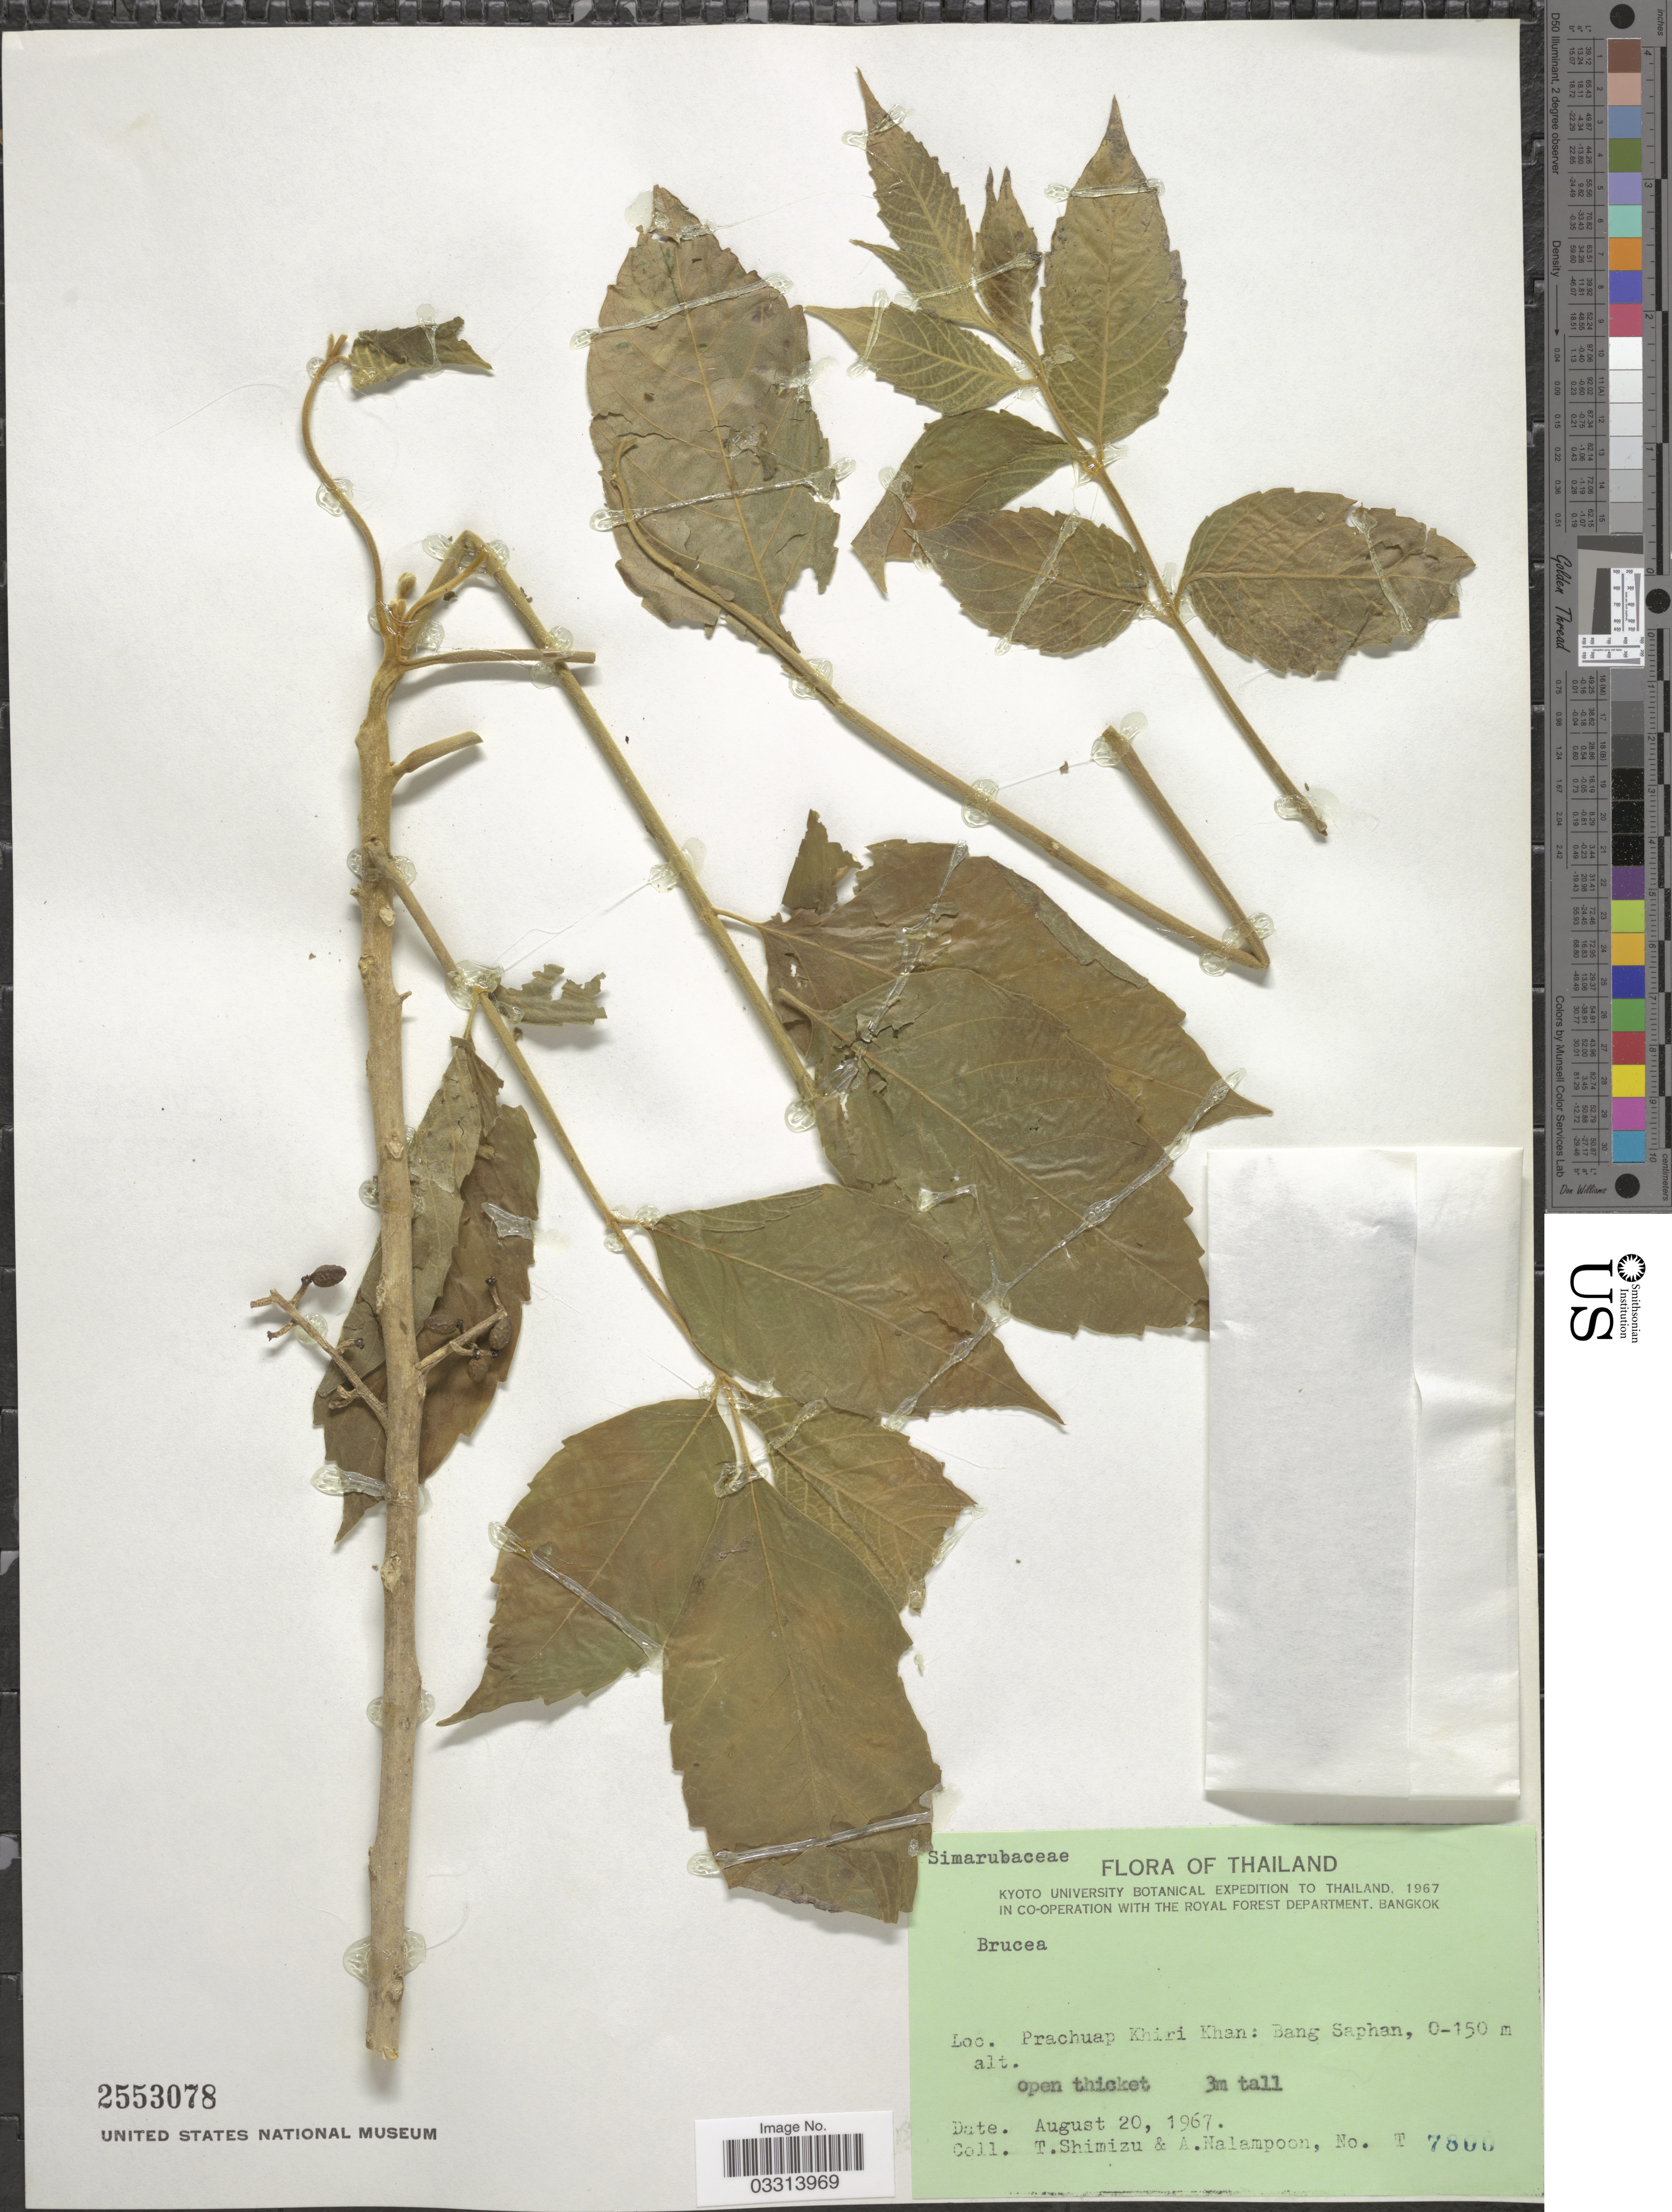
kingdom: Plantae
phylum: Tracheophyta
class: Magnoliopsida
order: Sapindales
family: Simaroubaceae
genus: Brucea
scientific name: Brucea javanica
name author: (L.) Merr.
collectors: T. Shimizu & A. Nalampoon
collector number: T7800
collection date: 1967-08-20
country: Thailand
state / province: Prachuap Khiri Khan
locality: Bang Saphan.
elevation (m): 0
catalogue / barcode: US 2553078